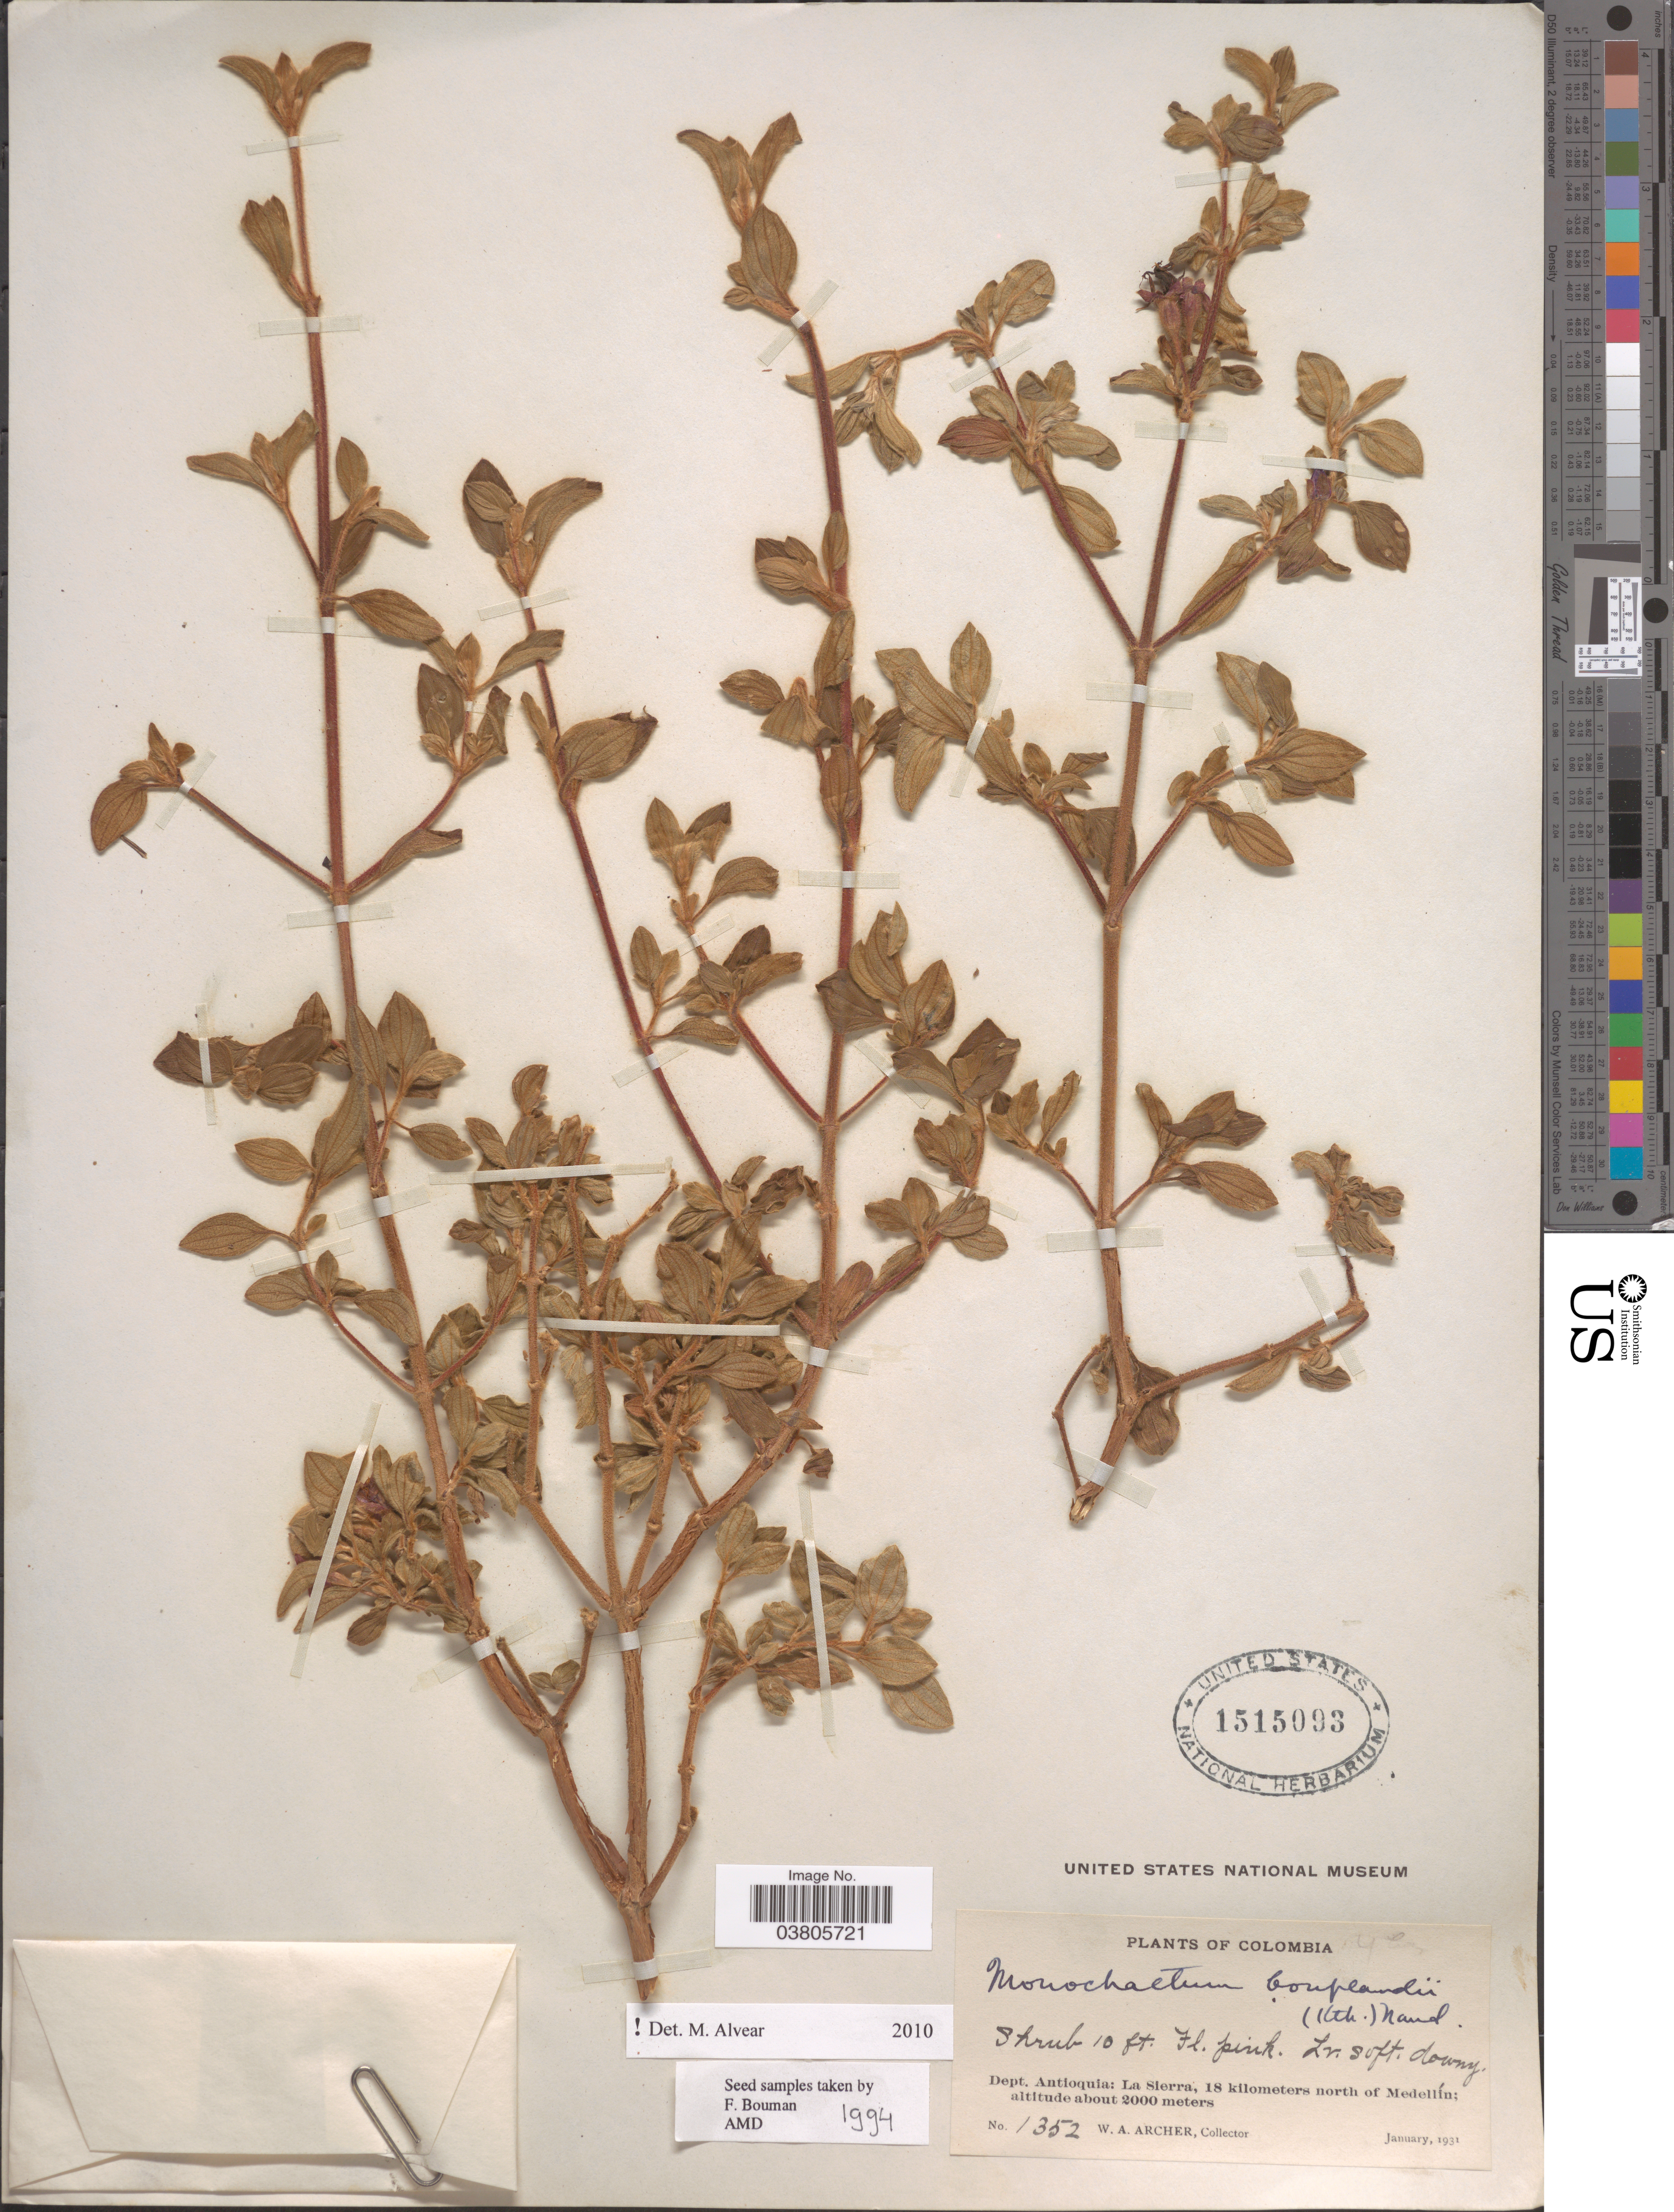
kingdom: Plantae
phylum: Tracheophyta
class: Magnoliopsida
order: Myrtales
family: Melastomataceae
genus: Monochaetum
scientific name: Monochaetum bonplandii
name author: (Kunth) Naudin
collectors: W. Archer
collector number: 1352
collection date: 1931-01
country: Colombia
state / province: Antioquia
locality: Dept. Antioquia: La Sierra, 18 kilometers north of Medellín.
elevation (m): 2000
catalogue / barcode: US 1515093